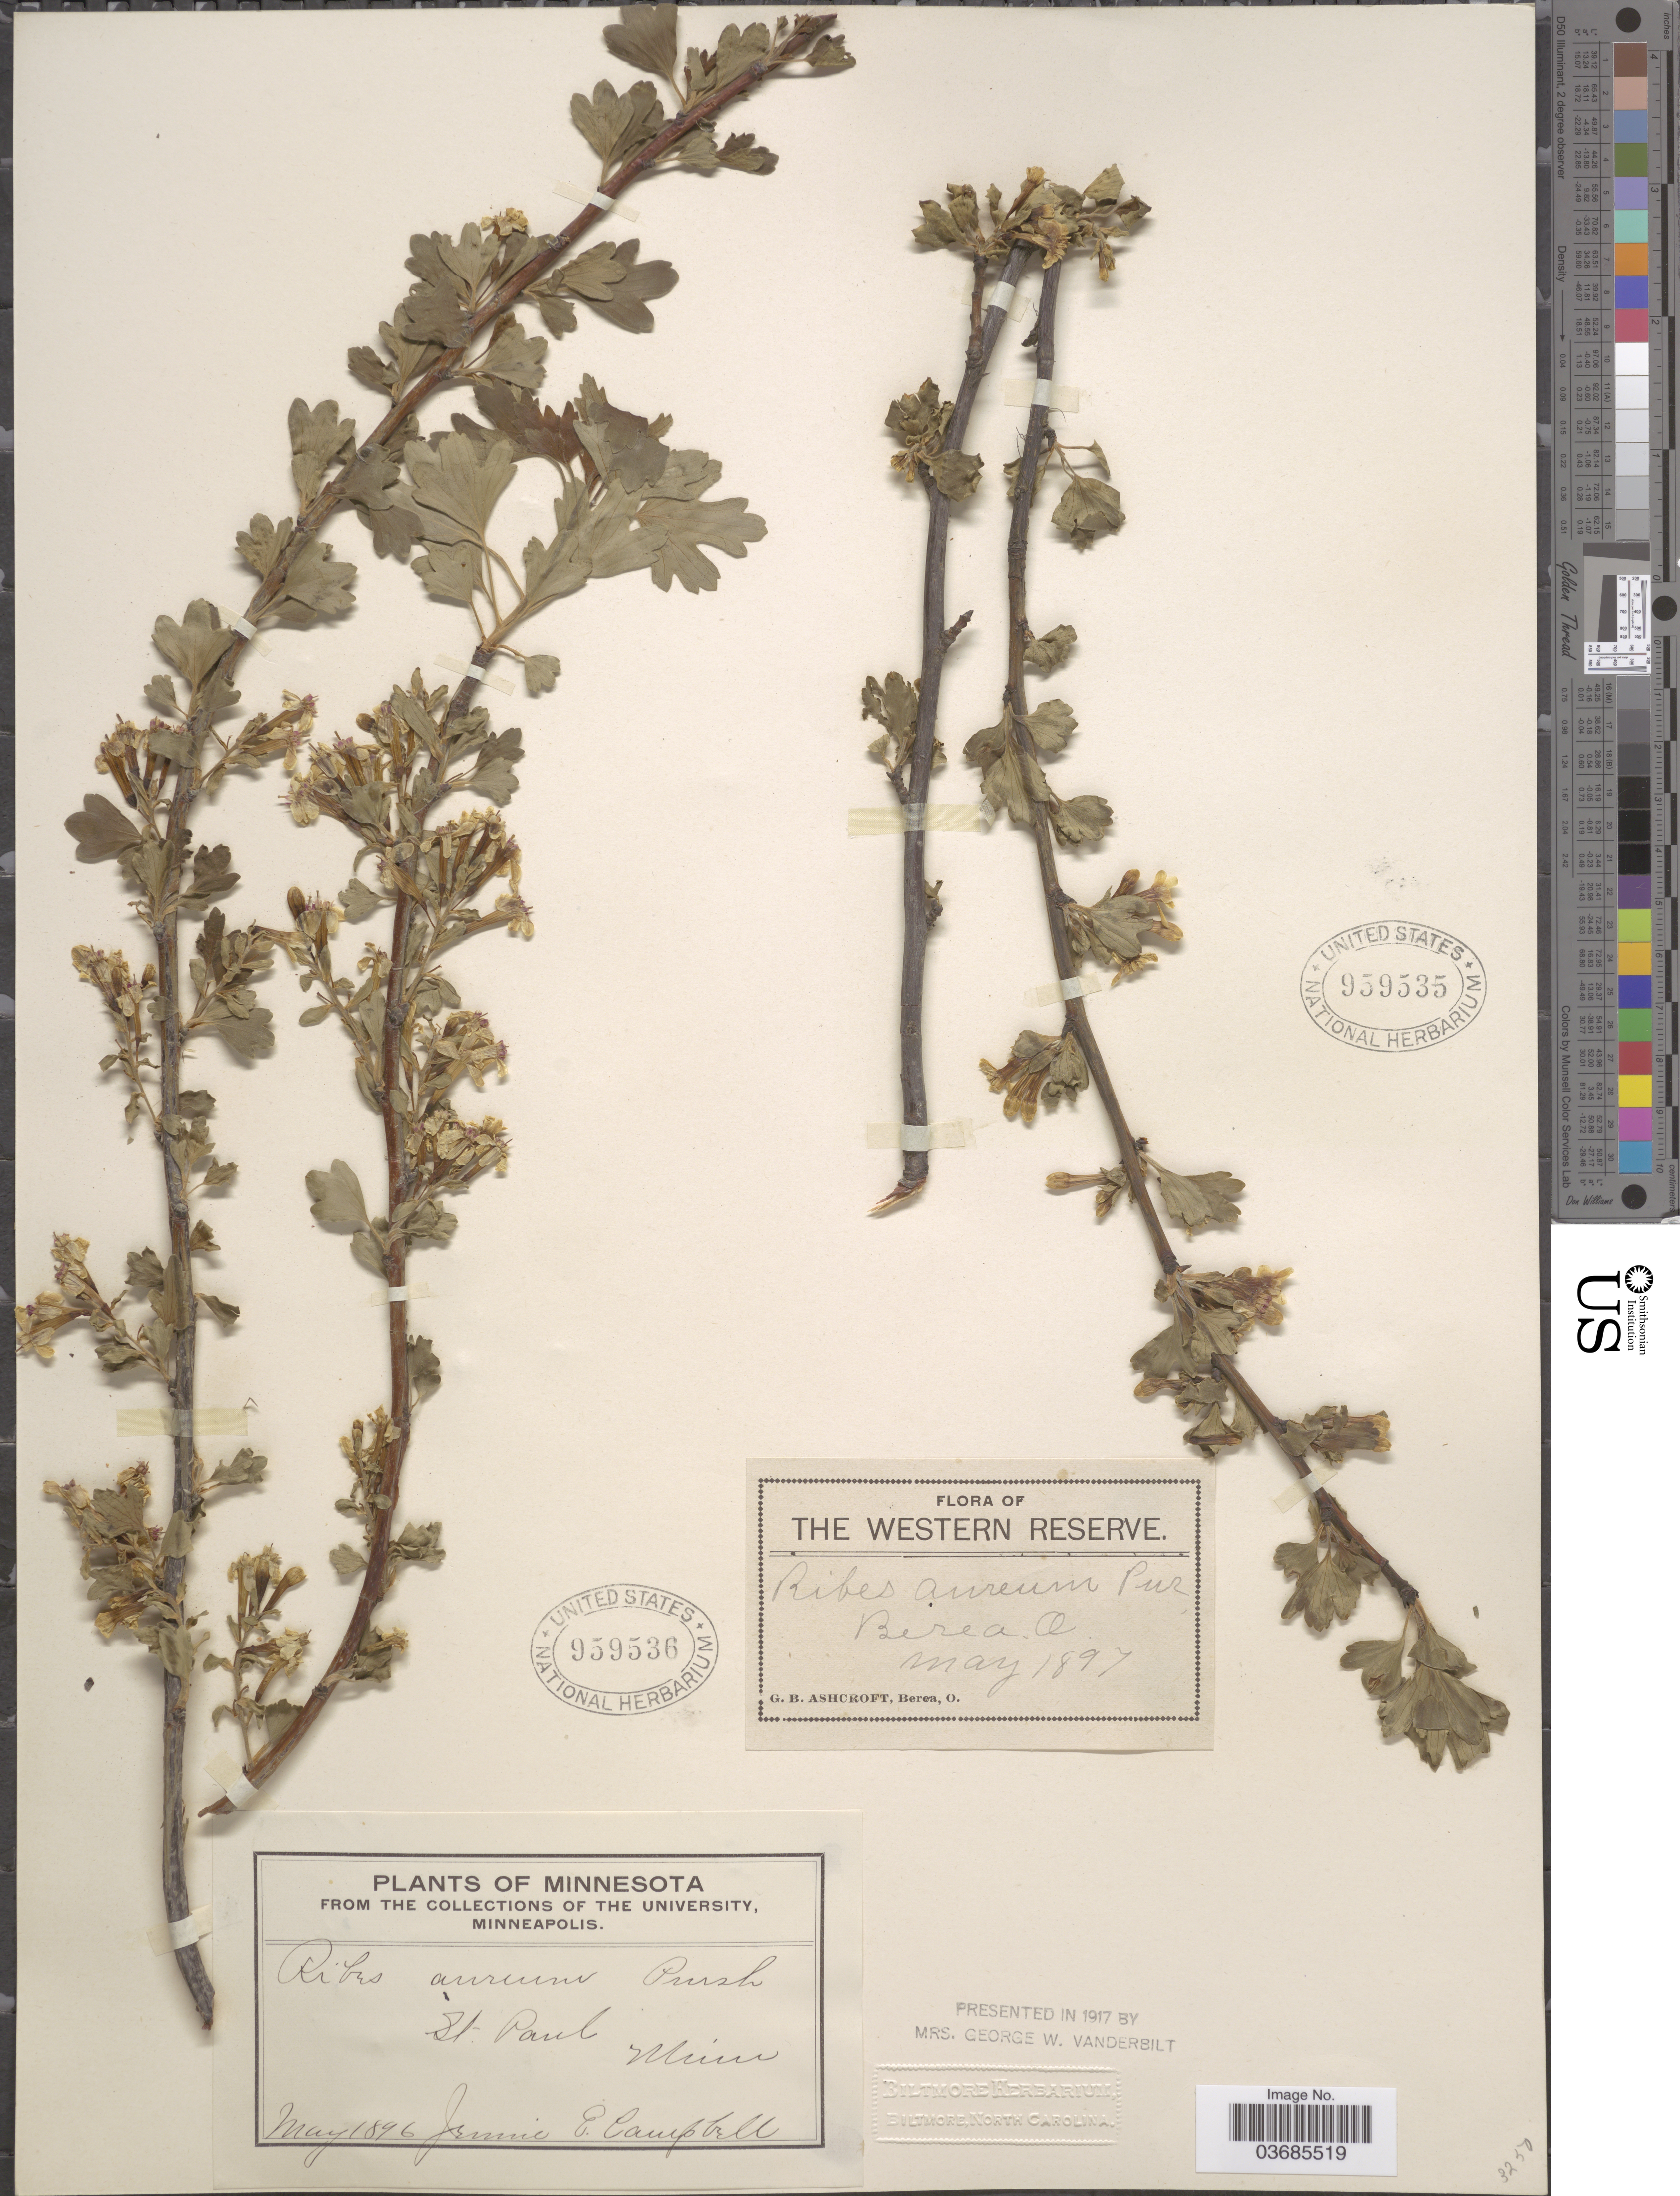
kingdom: Plantae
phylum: Tracheophyta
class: Magnoliopsida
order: Saxifragales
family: Grossulariaceae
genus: Ribes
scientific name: Ribes aureum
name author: Pursh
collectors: J. E. Campbell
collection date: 1896-05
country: United States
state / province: Minnesota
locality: St. Paul.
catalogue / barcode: US 959536